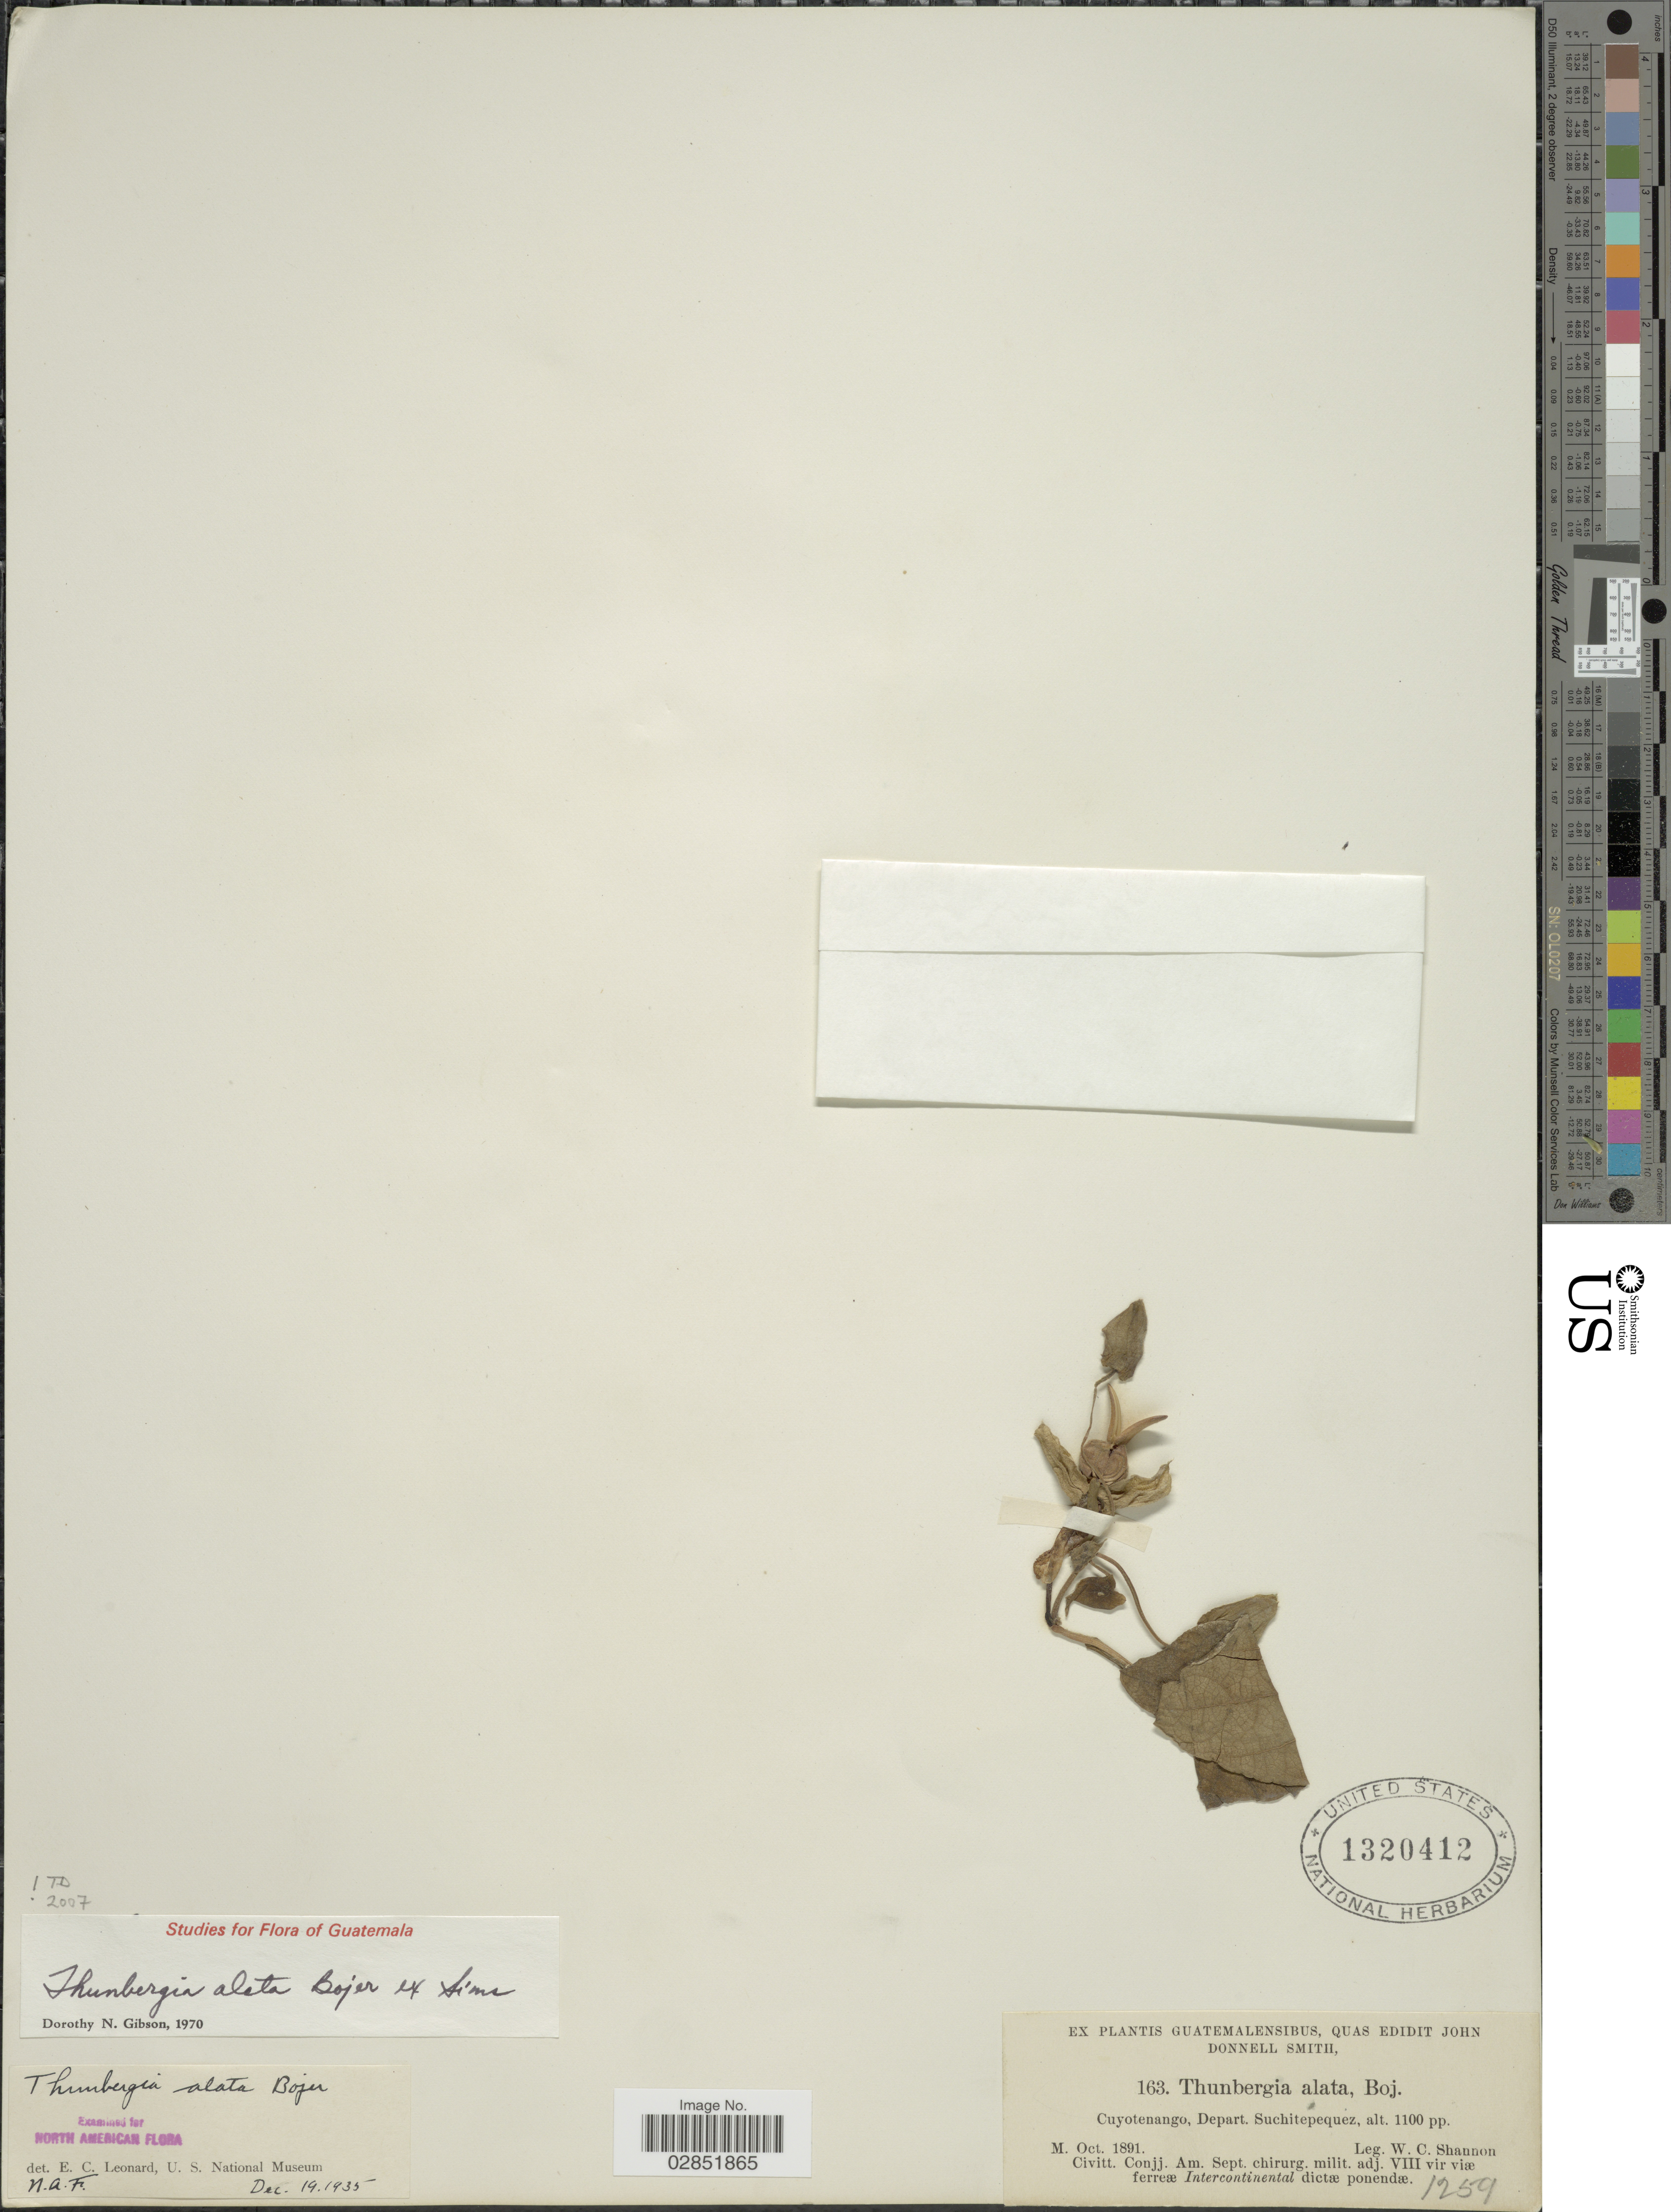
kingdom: Plantae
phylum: Tracheophyta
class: Magnoliopsida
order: Lamiales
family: Acanthaceae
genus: Thunbergia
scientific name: Thunbergia alata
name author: Bojer ex Sims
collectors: W. C. Shannon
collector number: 163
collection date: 1891-10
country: Guatemala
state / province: Suchitepéquez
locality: Cuyotenango, Depart. Suchitepequez.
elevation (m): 335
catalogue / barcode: US 1320412